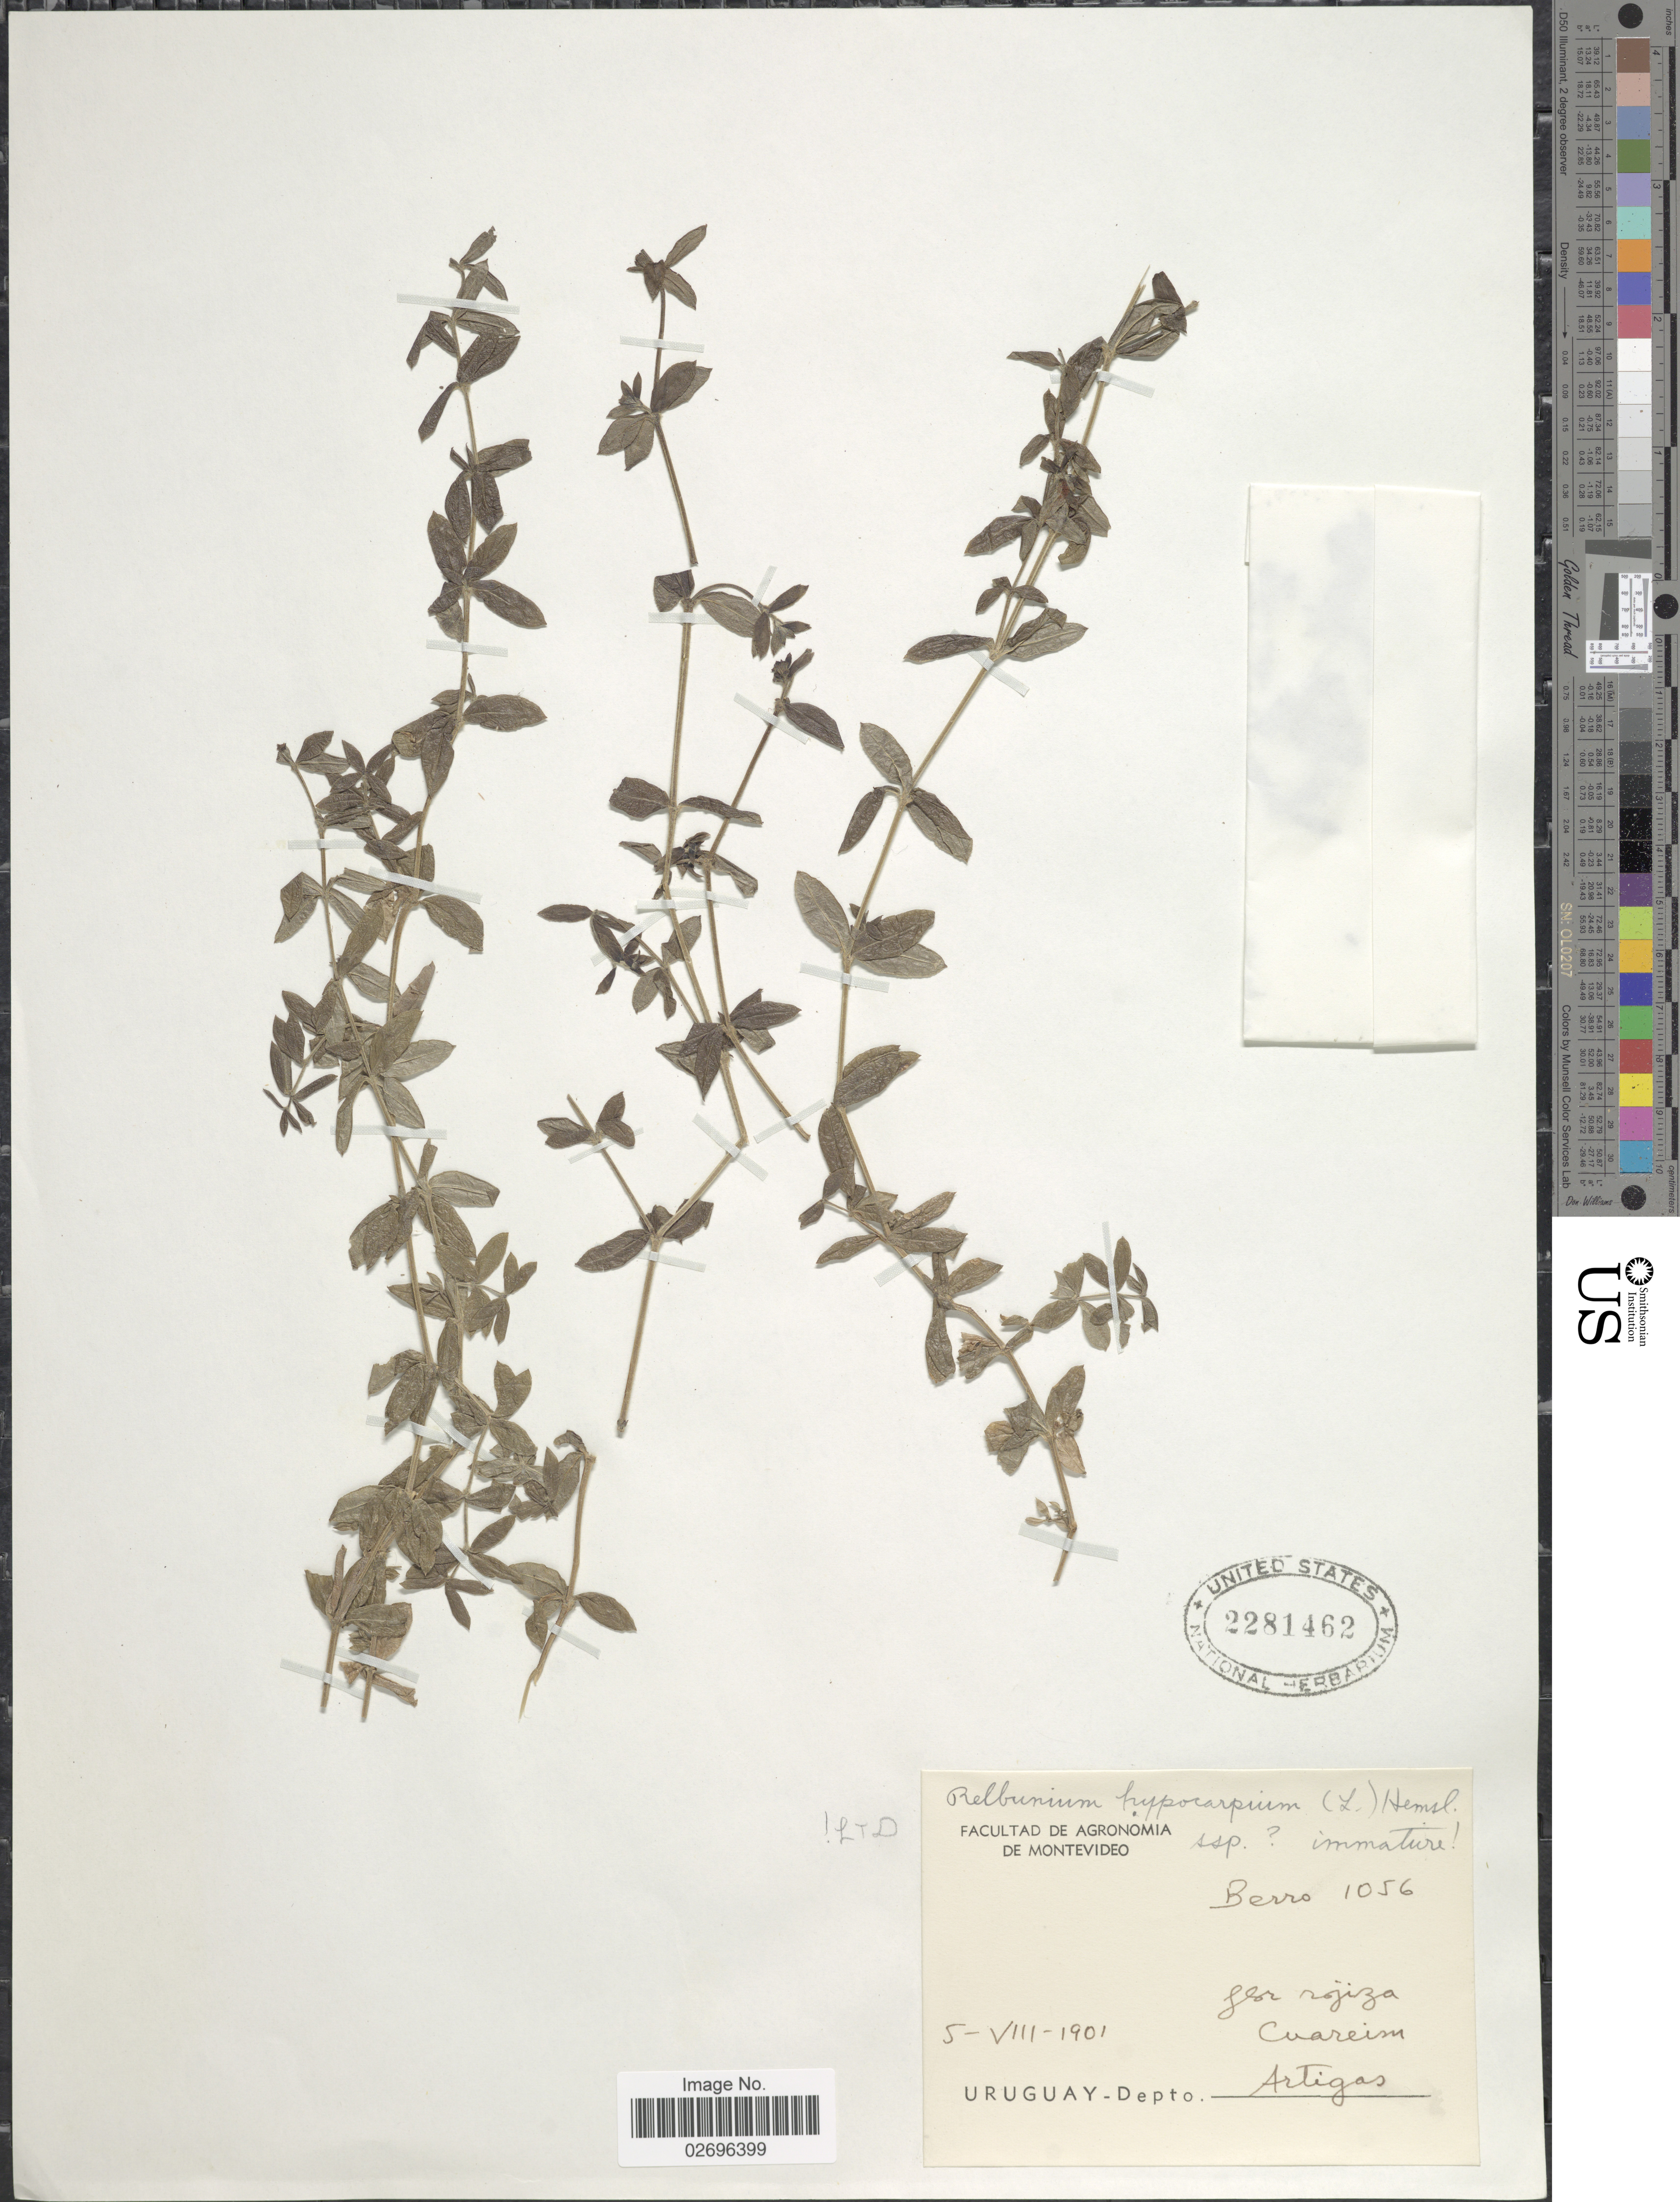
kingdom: Plantae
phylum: Tracheophyta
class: Magnoliopsida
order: Gentianales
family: Rubiaceae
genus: Galium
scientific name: Galium hypocarpium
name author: (L.) Endl. ex Griseb.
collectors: Berro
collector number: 1056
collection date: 1901-08-05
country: Uruguay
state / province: Artigas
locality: Cuareim [unsure placement]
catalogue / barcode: US 2281462